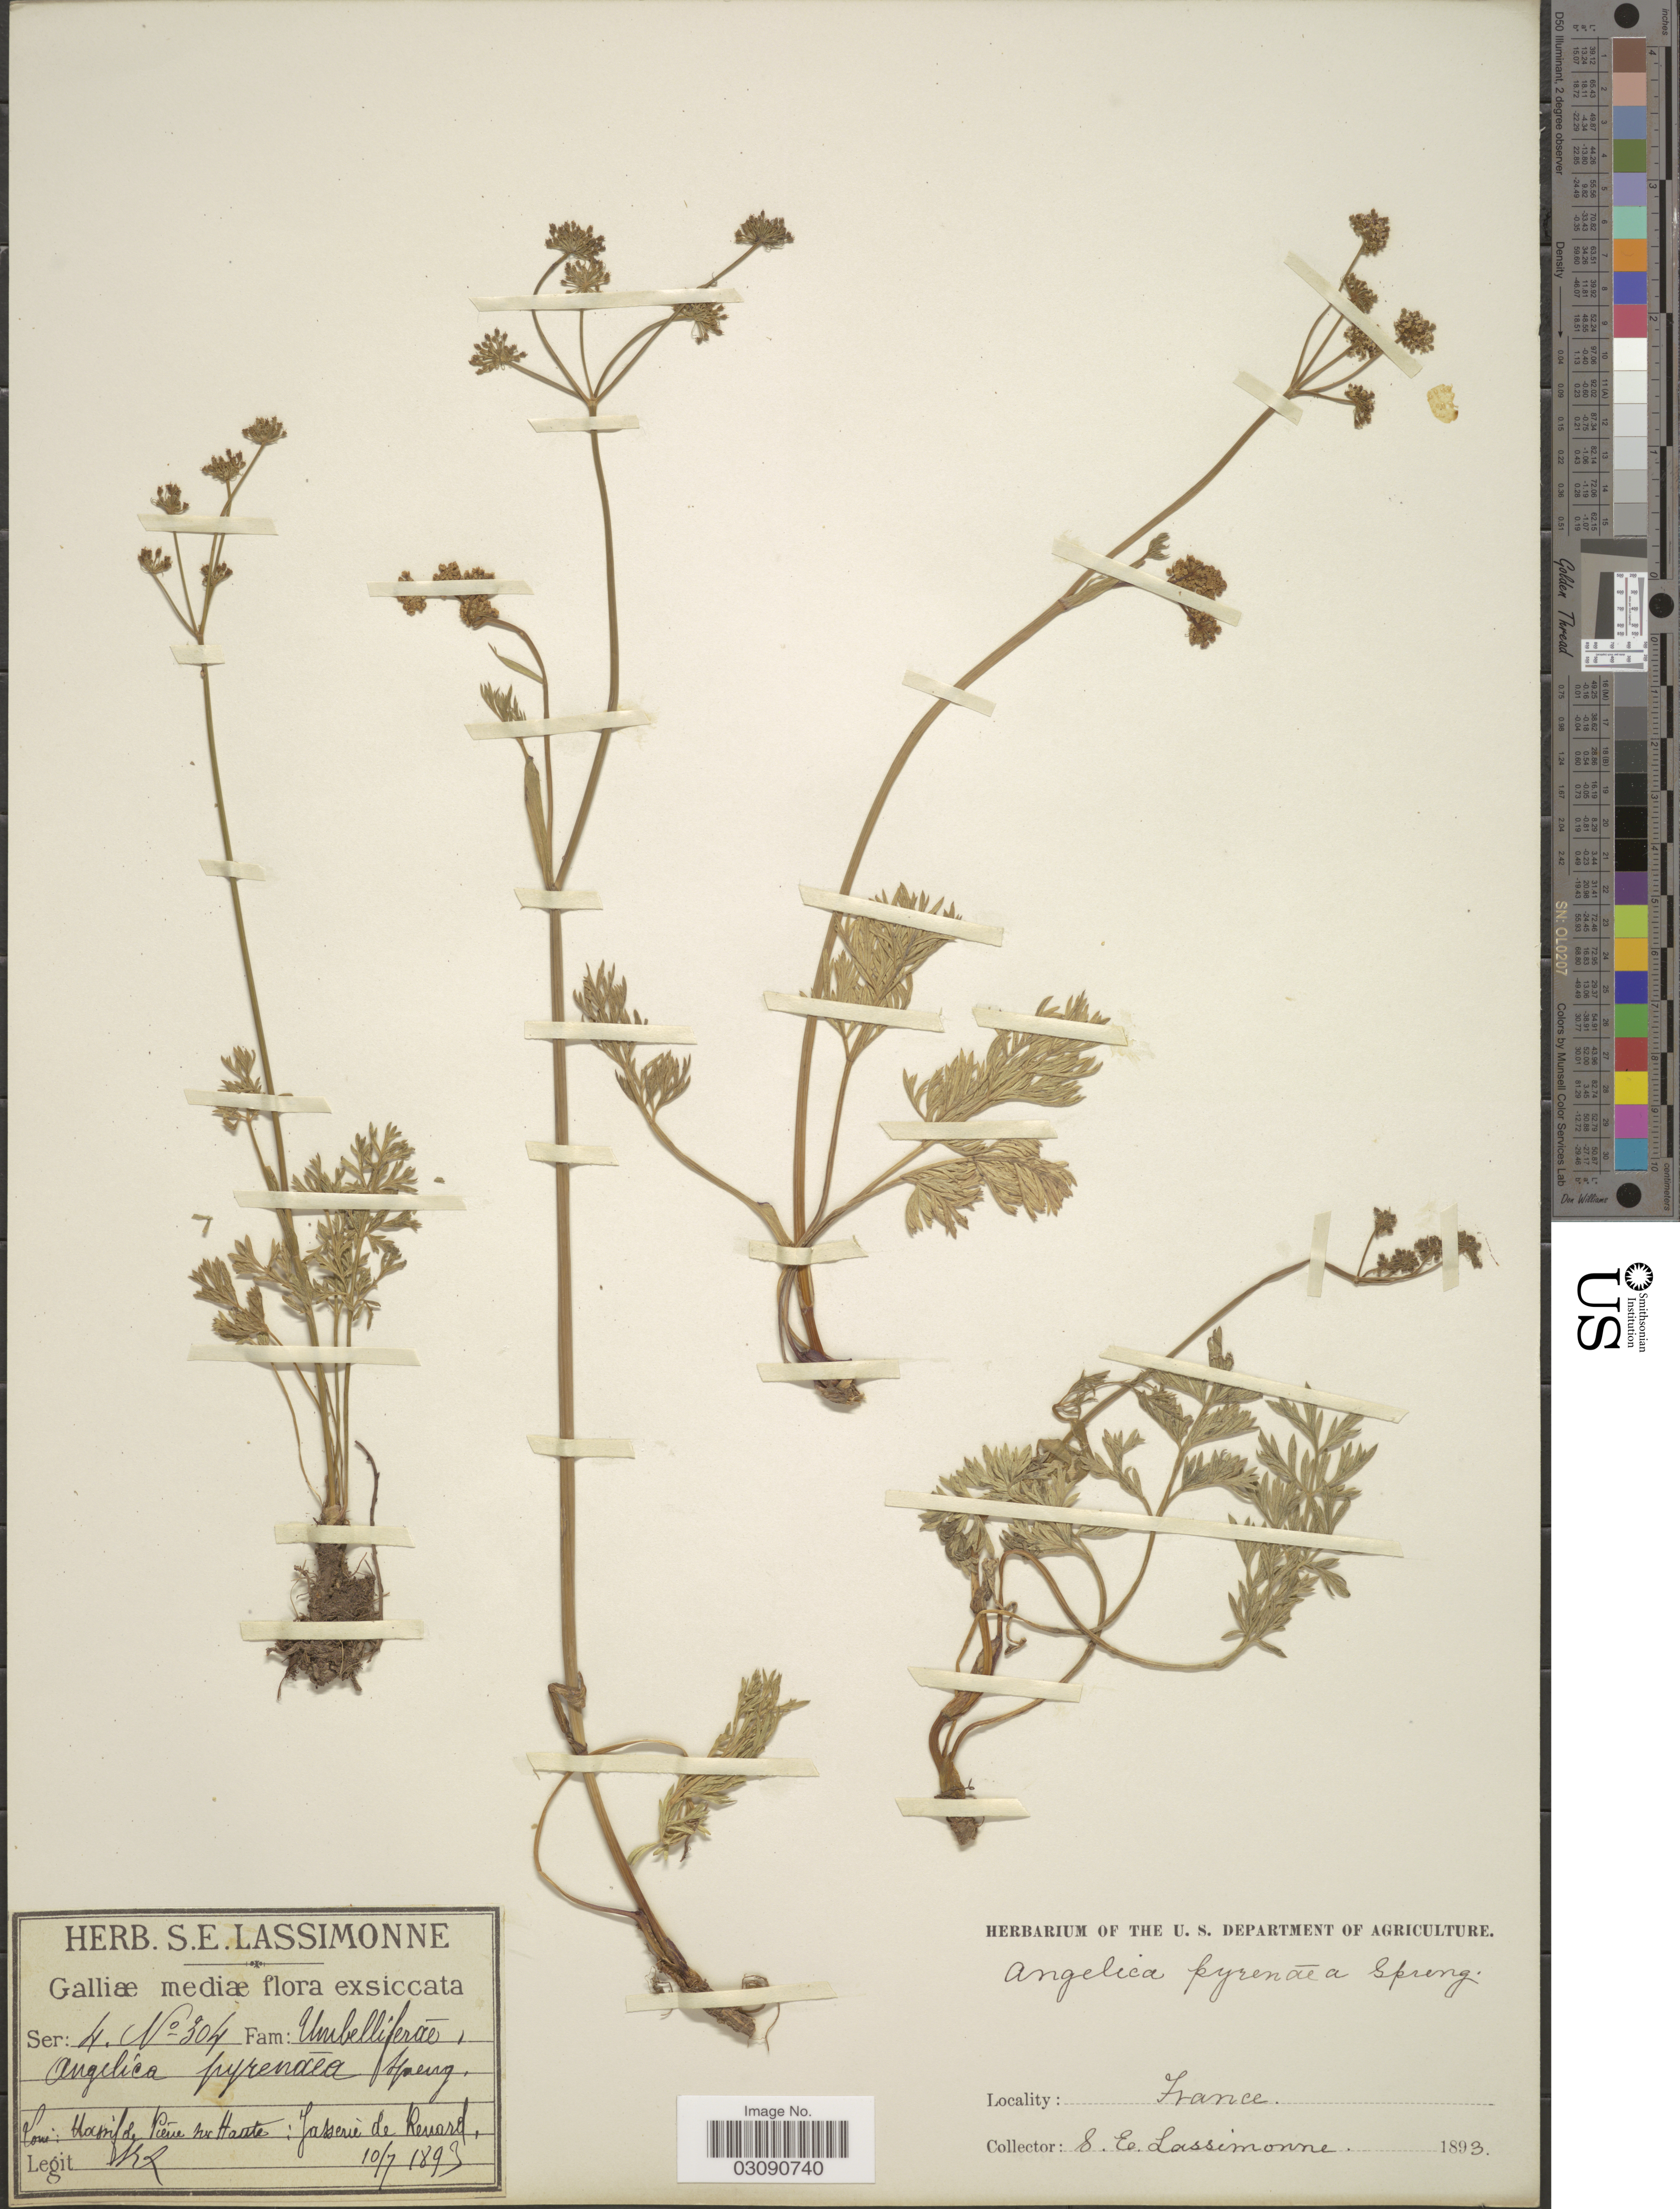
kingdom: Plantae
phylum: Tracheophyta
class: Magnoliopsida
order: Apiales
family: Apiaceae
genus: Angelica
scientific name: Angelica pyrenaea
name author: (L.) Spreng.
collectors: S. Lassimonne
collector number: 304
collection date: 1893-07-10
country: France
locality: Massif de Pierre sur Haute: Jasserie de Renard.